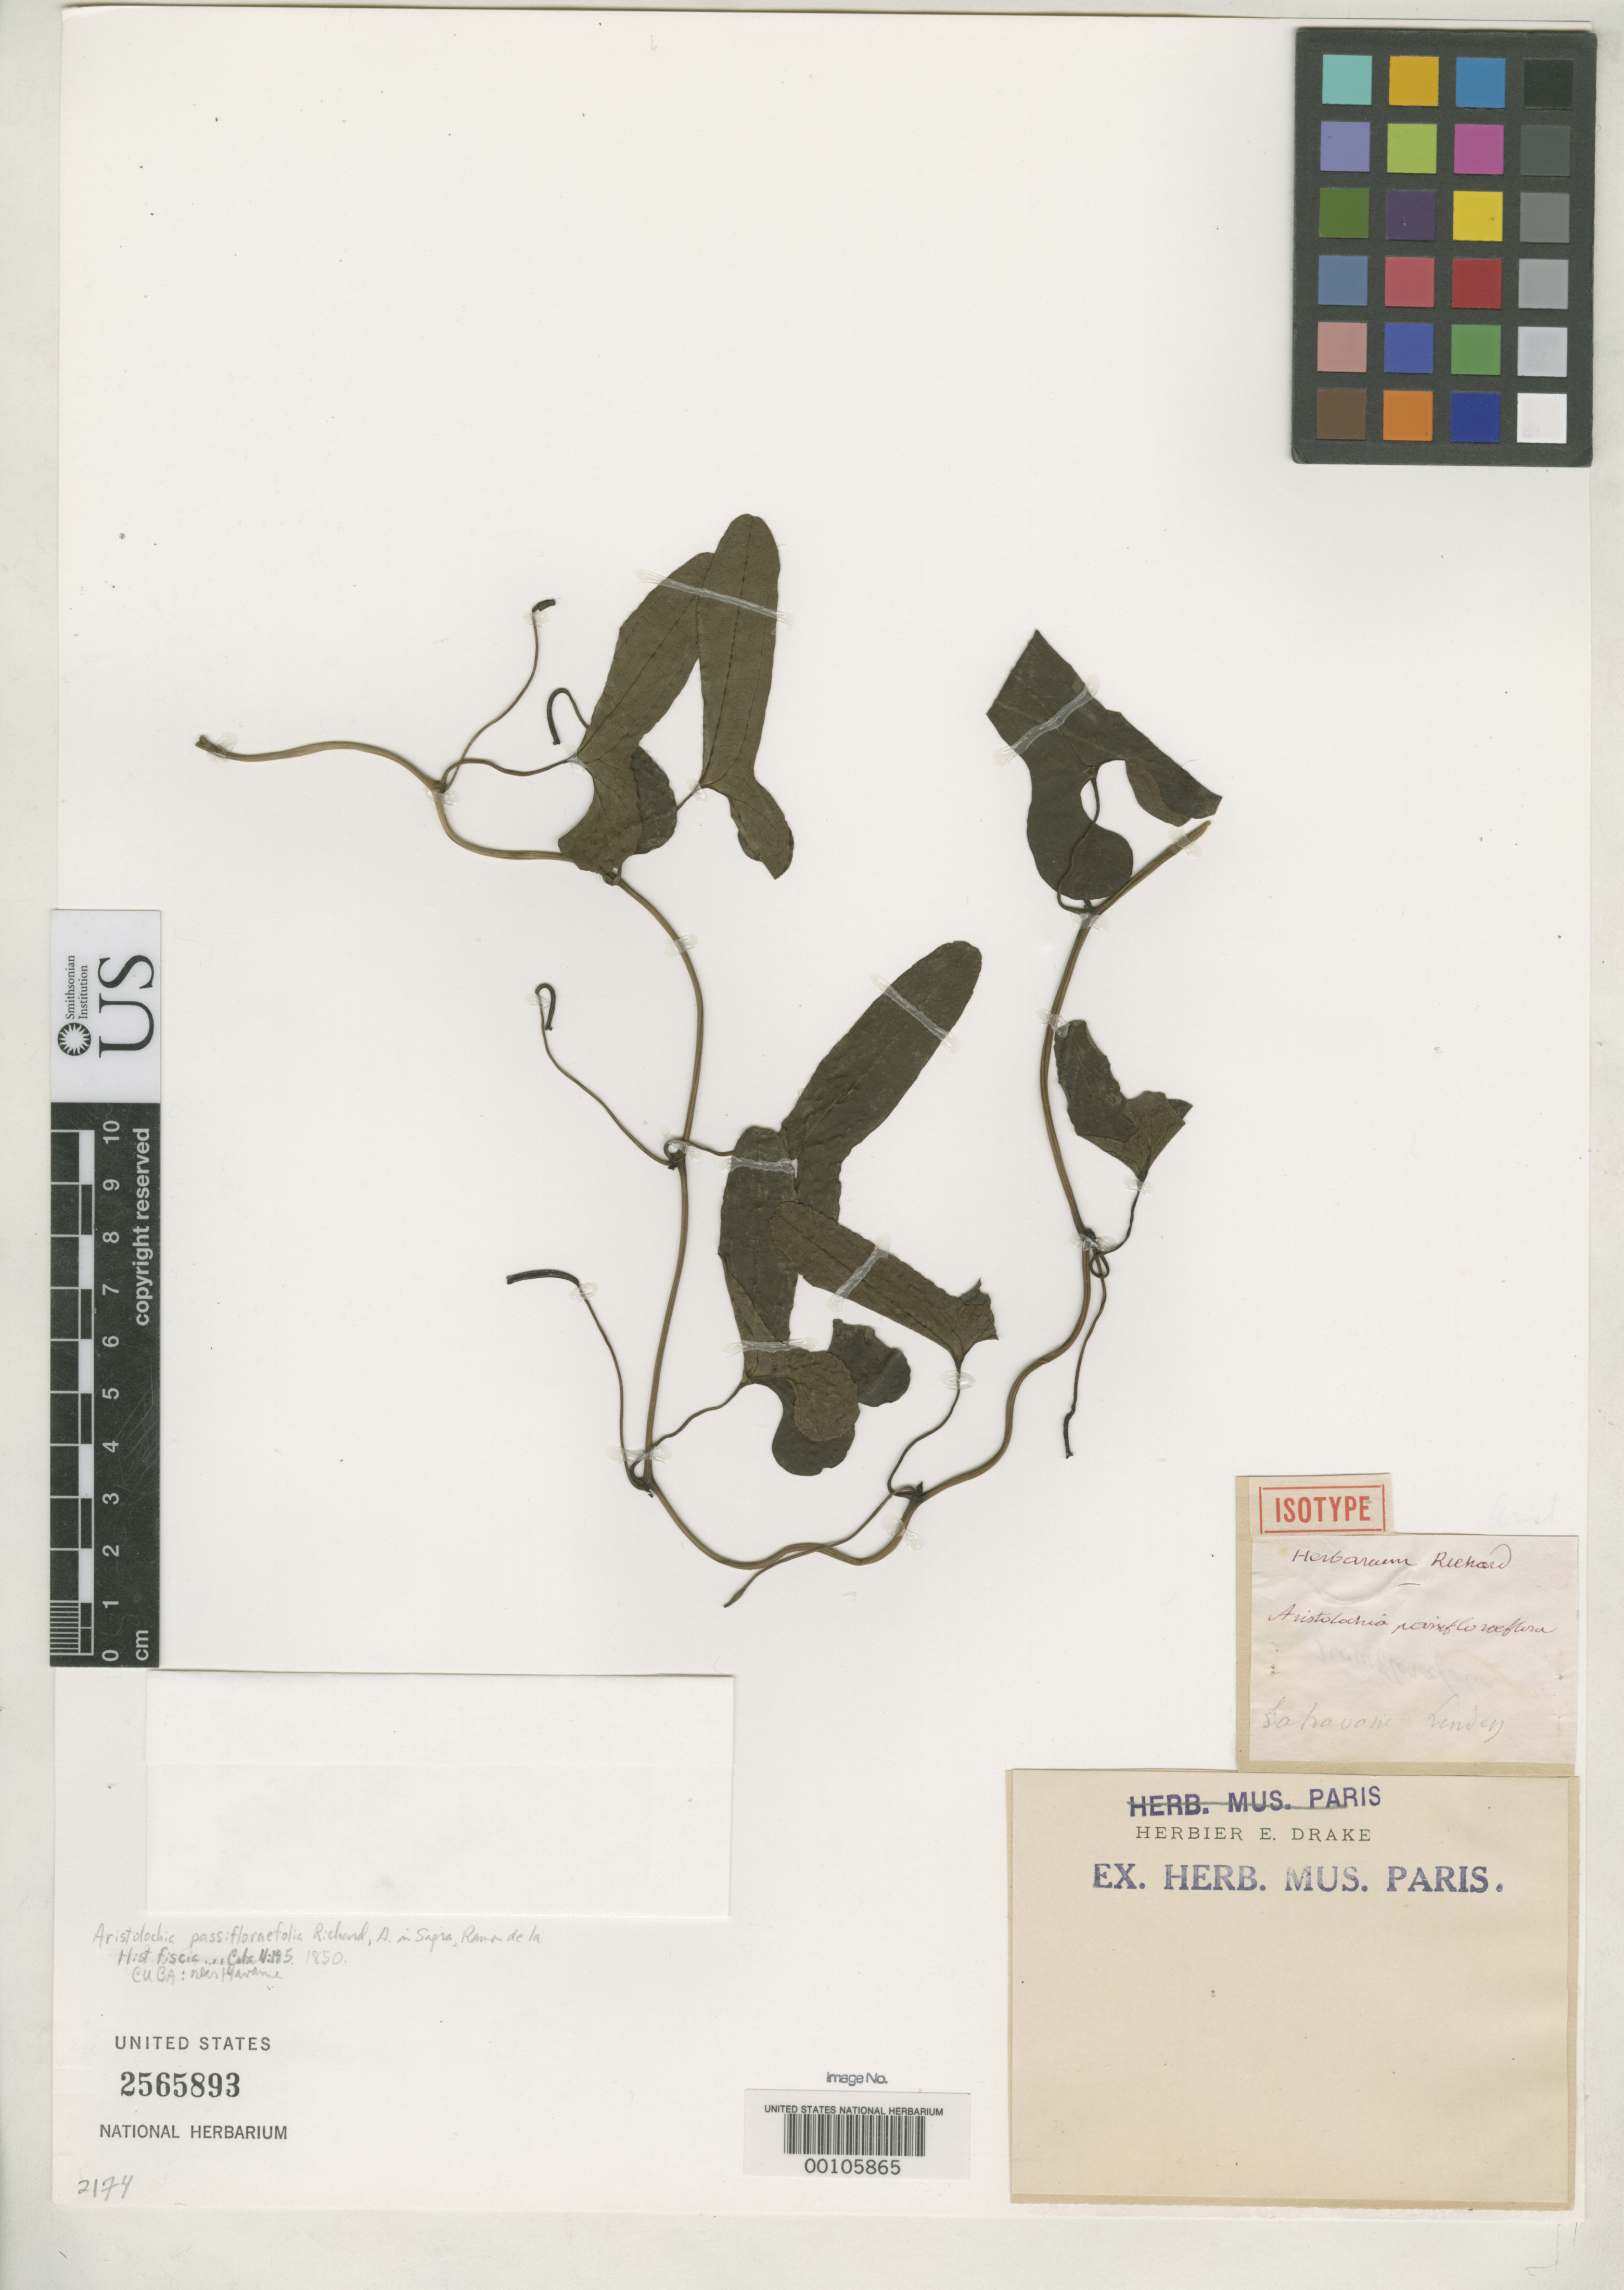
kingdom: Plantae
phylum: Tracheophyta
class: Magnoliopsida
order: Piperales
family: Aristolochiaceae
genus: Aristolochia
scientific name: Aristolochia passifloraefolia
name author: A. Rich. in Sagra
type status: Isotype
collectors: A. Richard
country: Cuba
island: Greater Antilles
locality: Havana.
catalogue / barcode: US 2565893